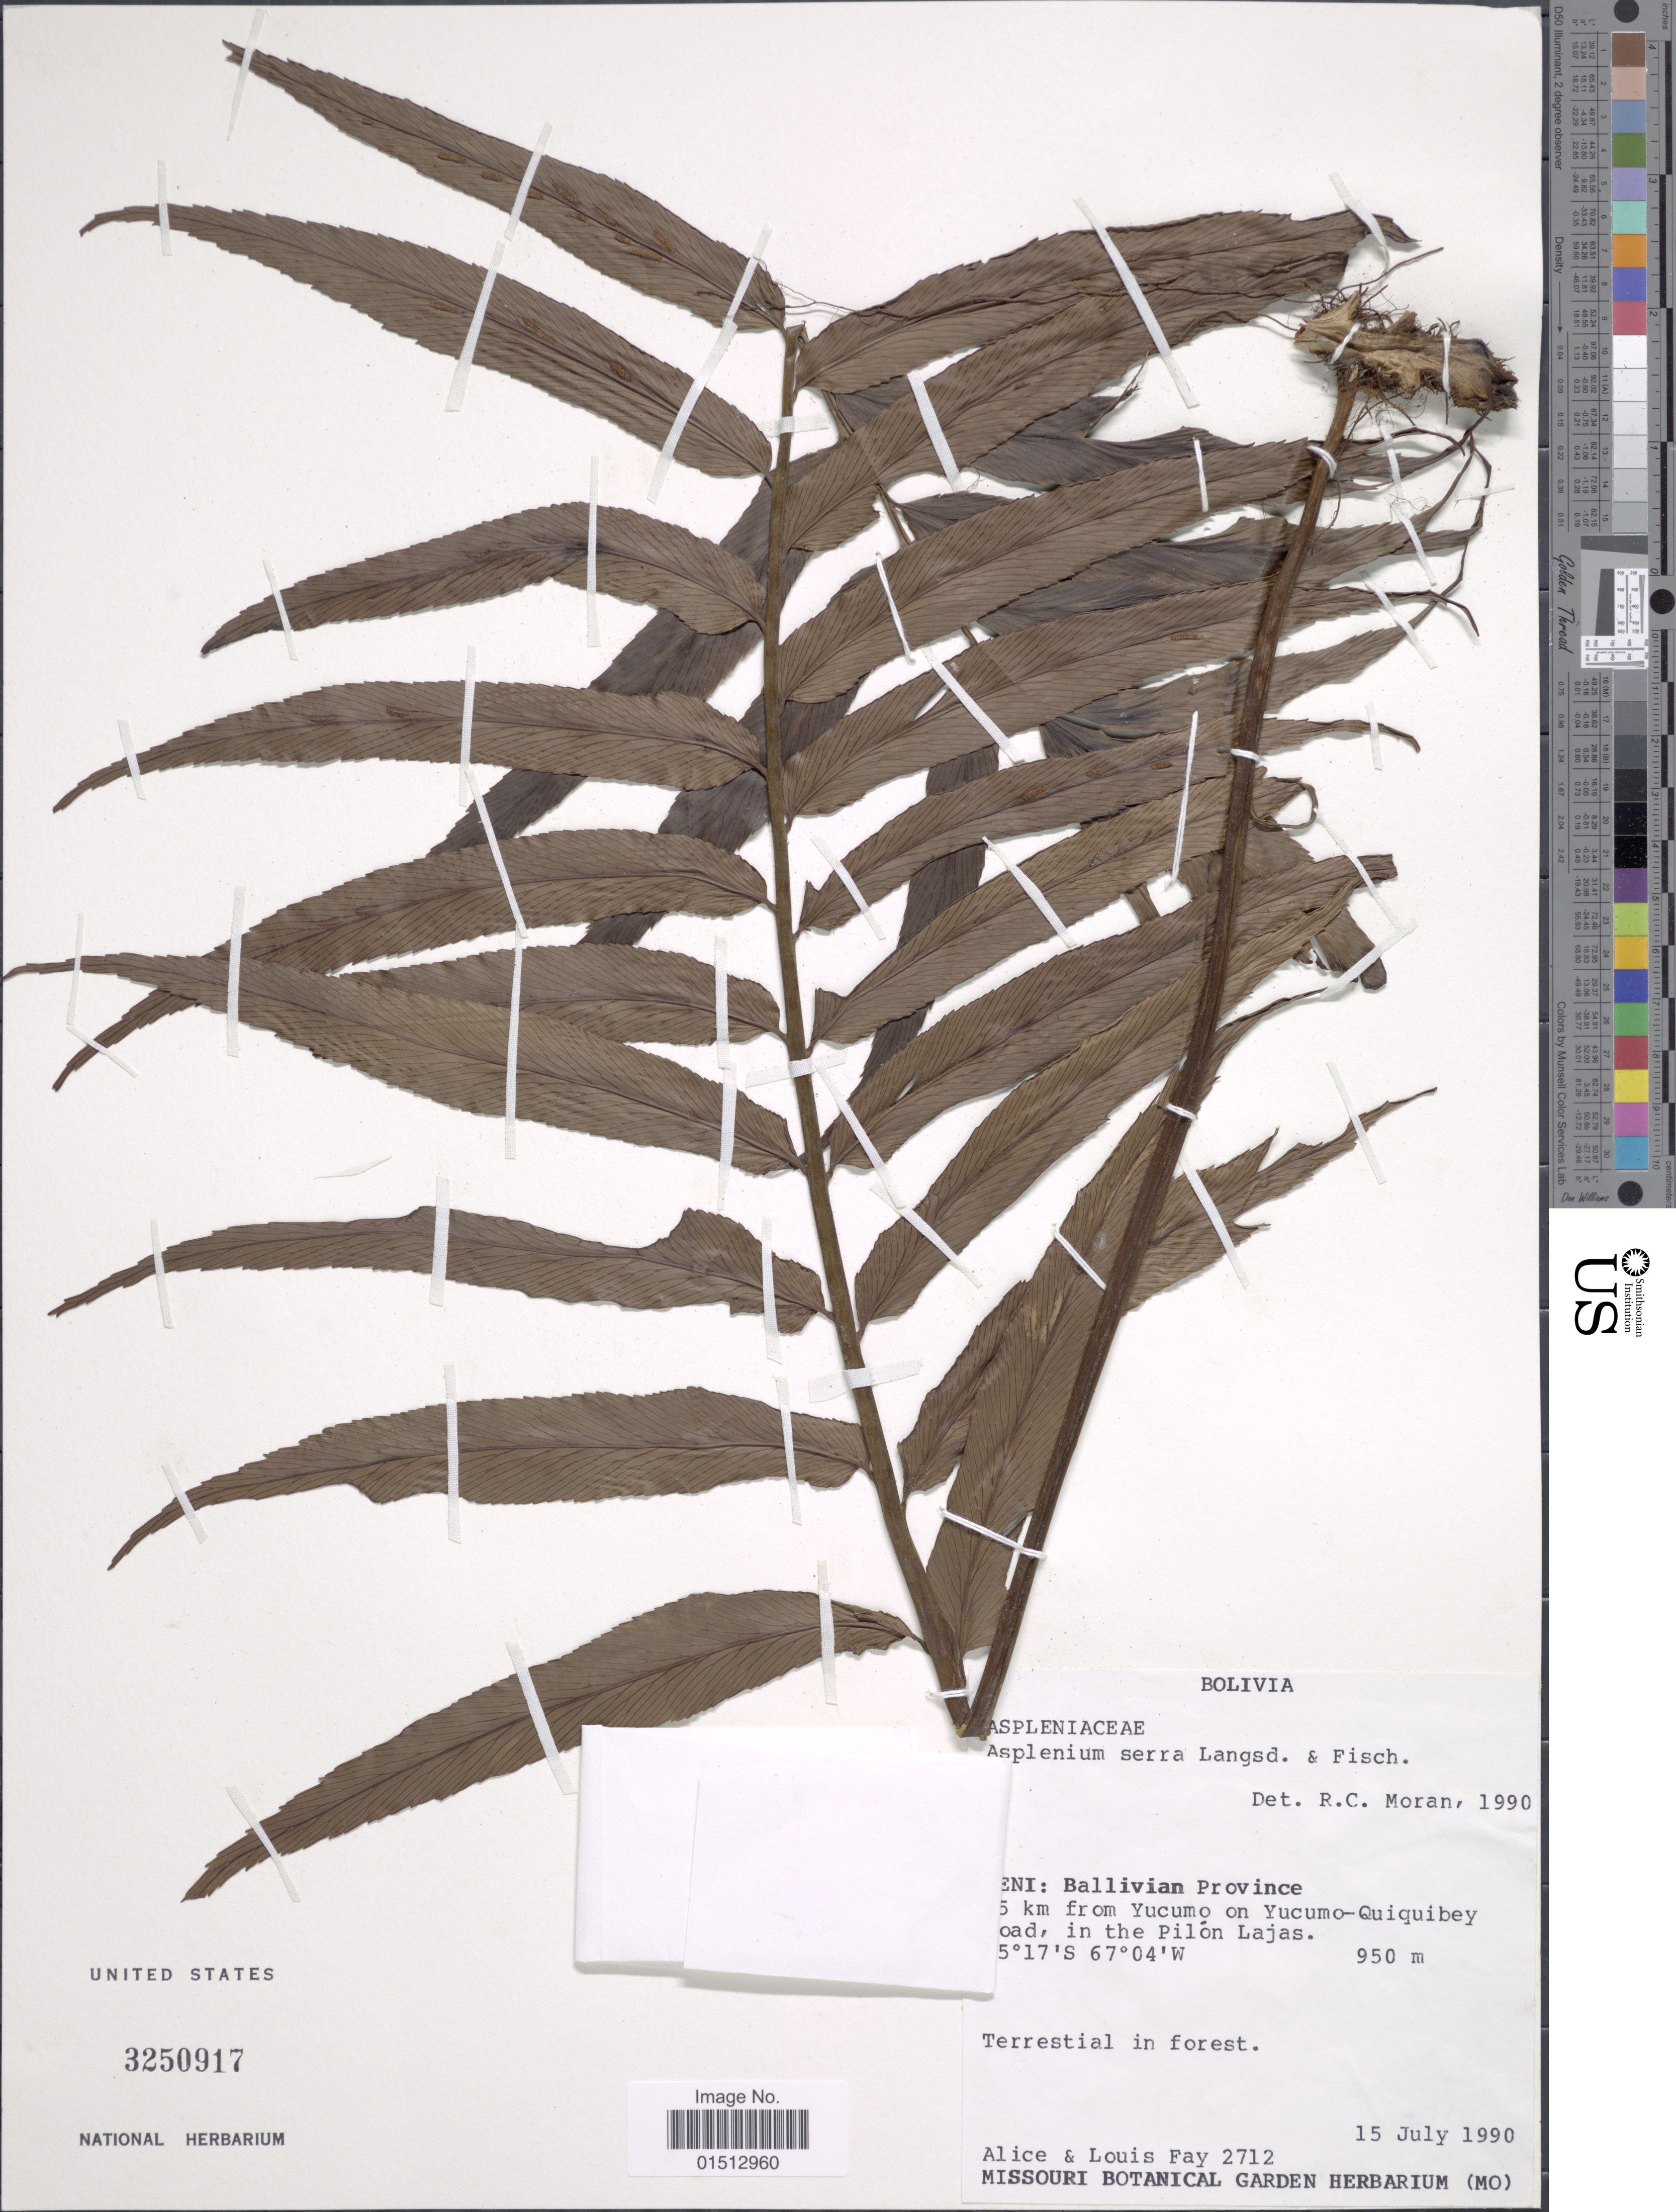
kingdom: Plantae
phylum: Tracheophyta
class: Polypodiopsida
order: Polypodiales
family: Aspleniaceae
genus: Asplenium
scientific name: Asplenium serra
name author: Langsd. & Fisch.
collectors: A. Fay & L. Fay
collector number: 2712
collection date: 1990-07-15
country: Bolivia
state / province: Beni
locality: Bolivia, Beni: Ballivian Province [illegible text]5 km from Yucumo on Tucumo-Quiquibey [illegible text]oad, in the Pilon Lajas.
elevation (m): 950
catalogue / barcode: US 3250917